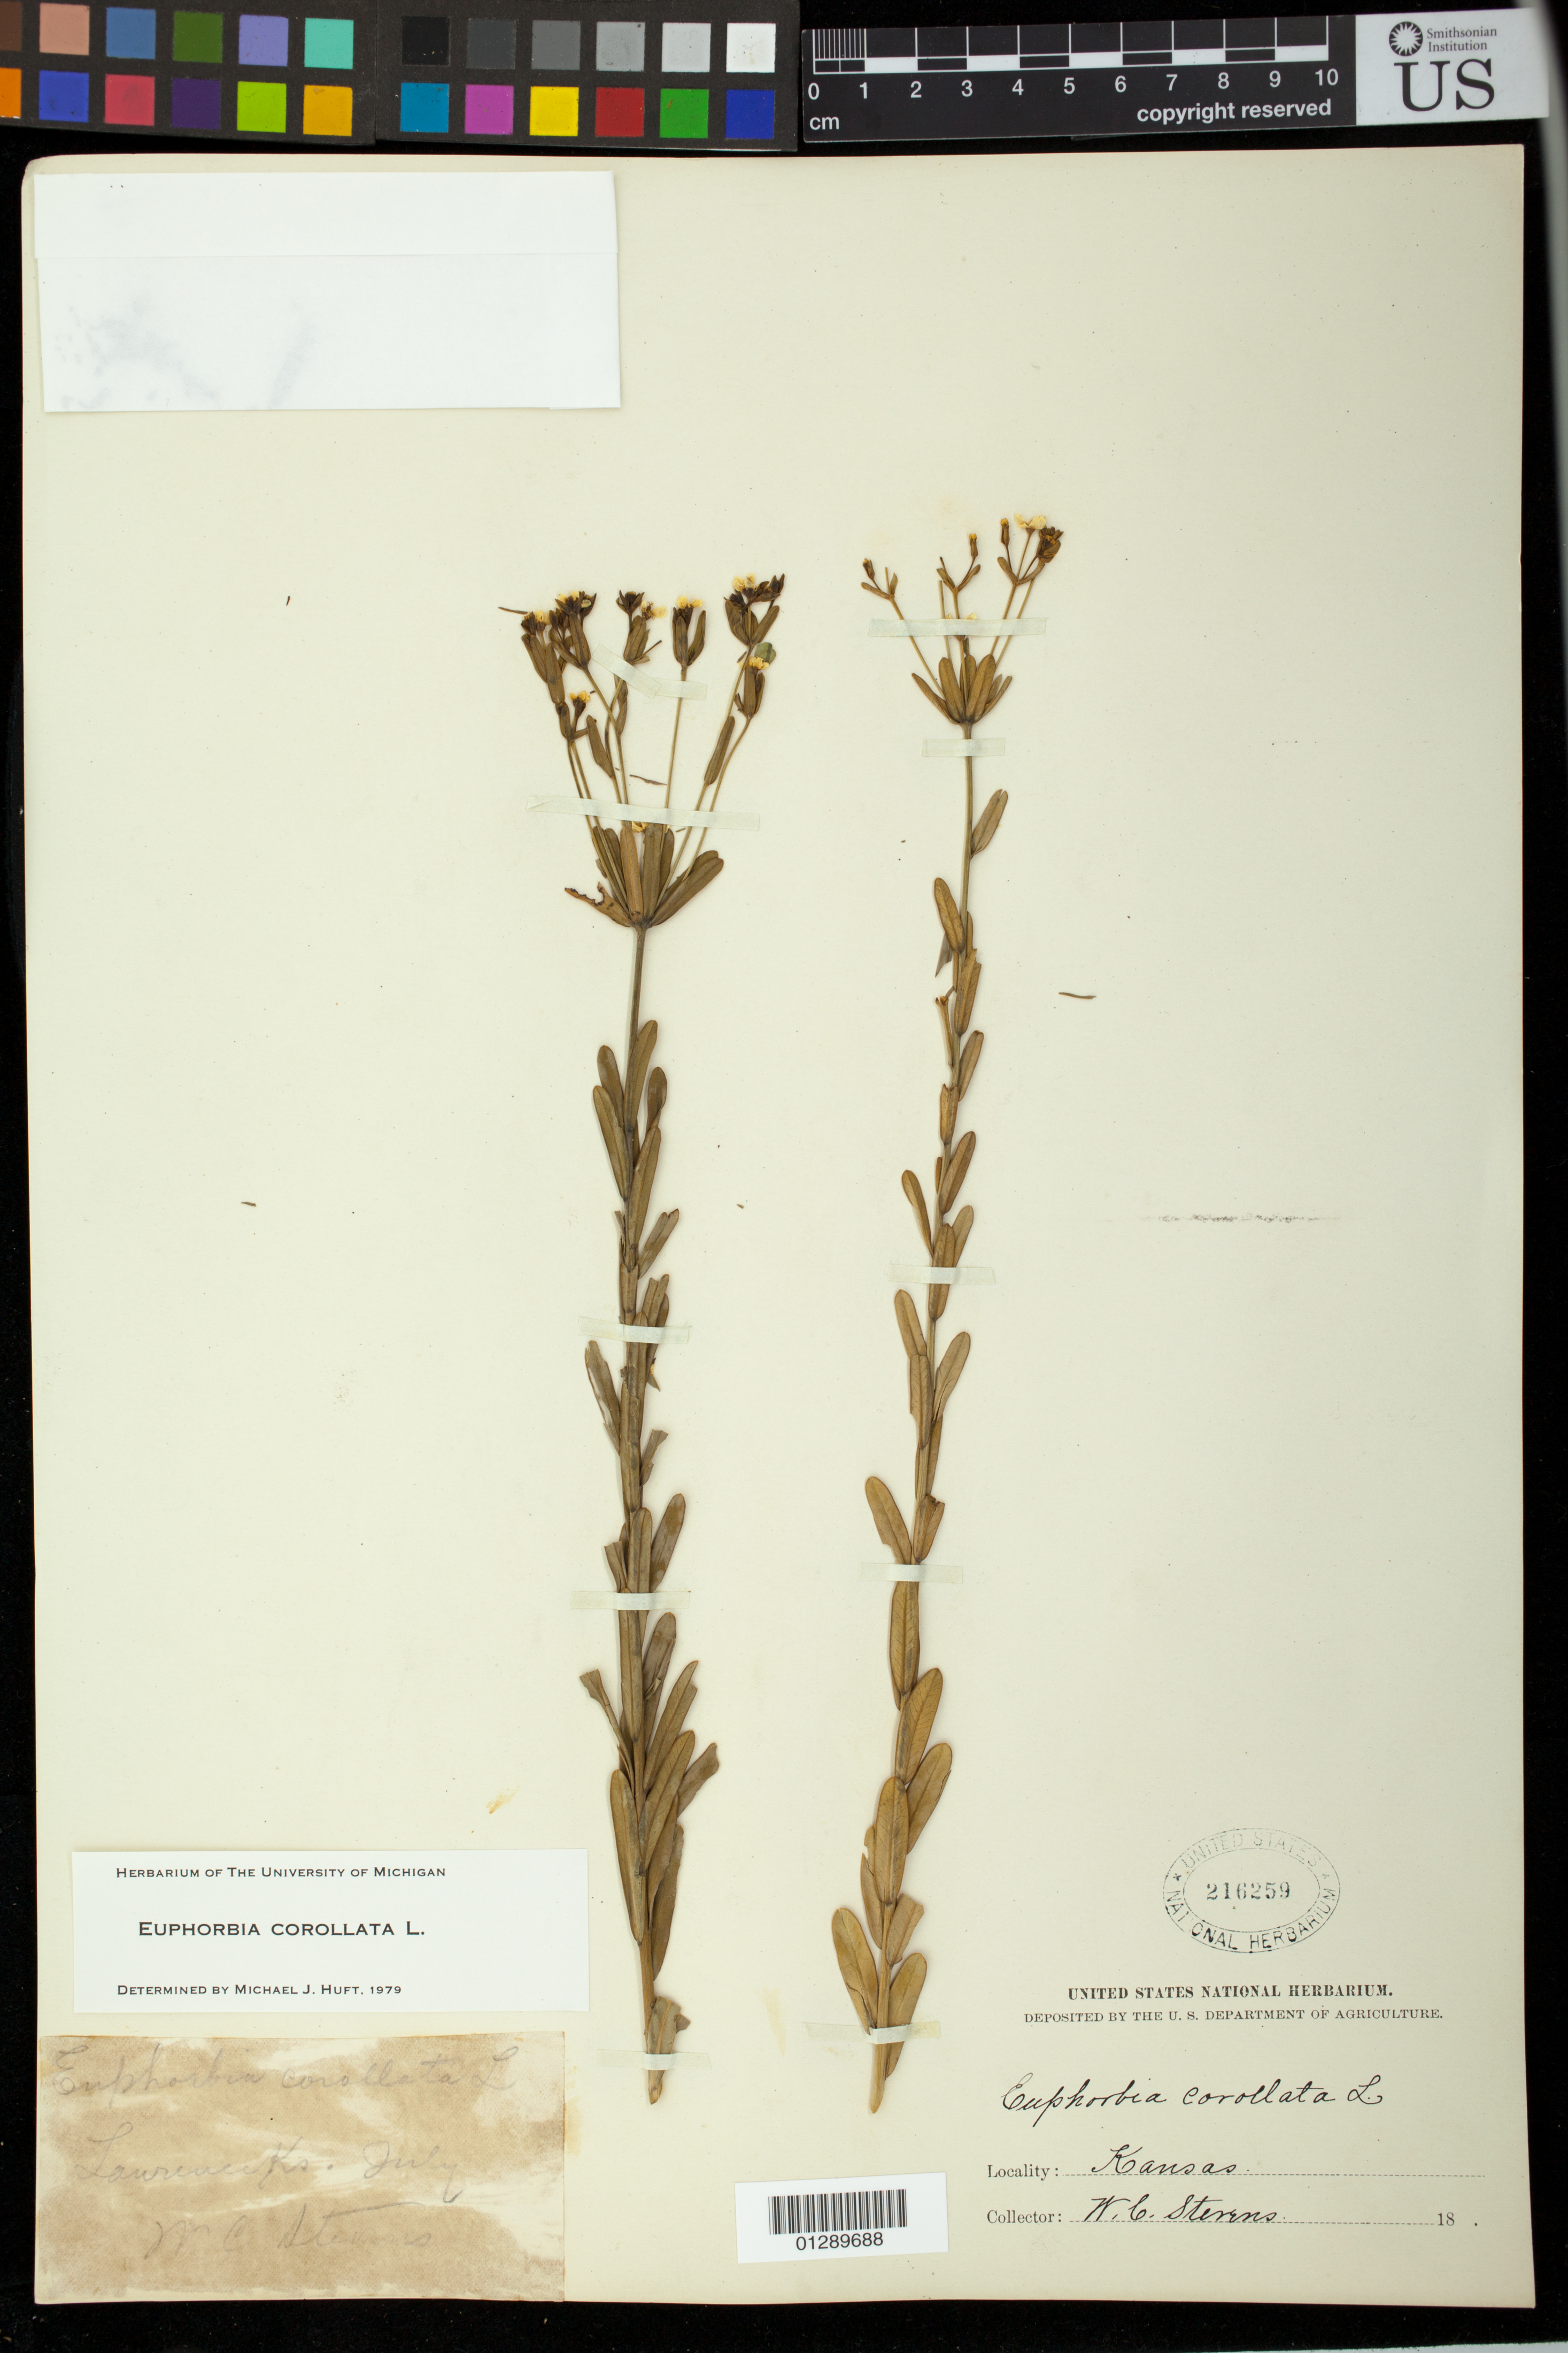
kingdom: Plantae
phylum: Tracheophyta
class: Magnoliopsida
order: Malpighiales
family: Euphorbiaceae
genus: Euphorbia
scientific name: Euphorbia corollata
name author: L.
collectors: W. C. Stevens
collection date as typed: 07 18--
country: United States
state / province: Kansas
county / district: Douglas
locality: Lawrence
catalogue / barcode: US 216259